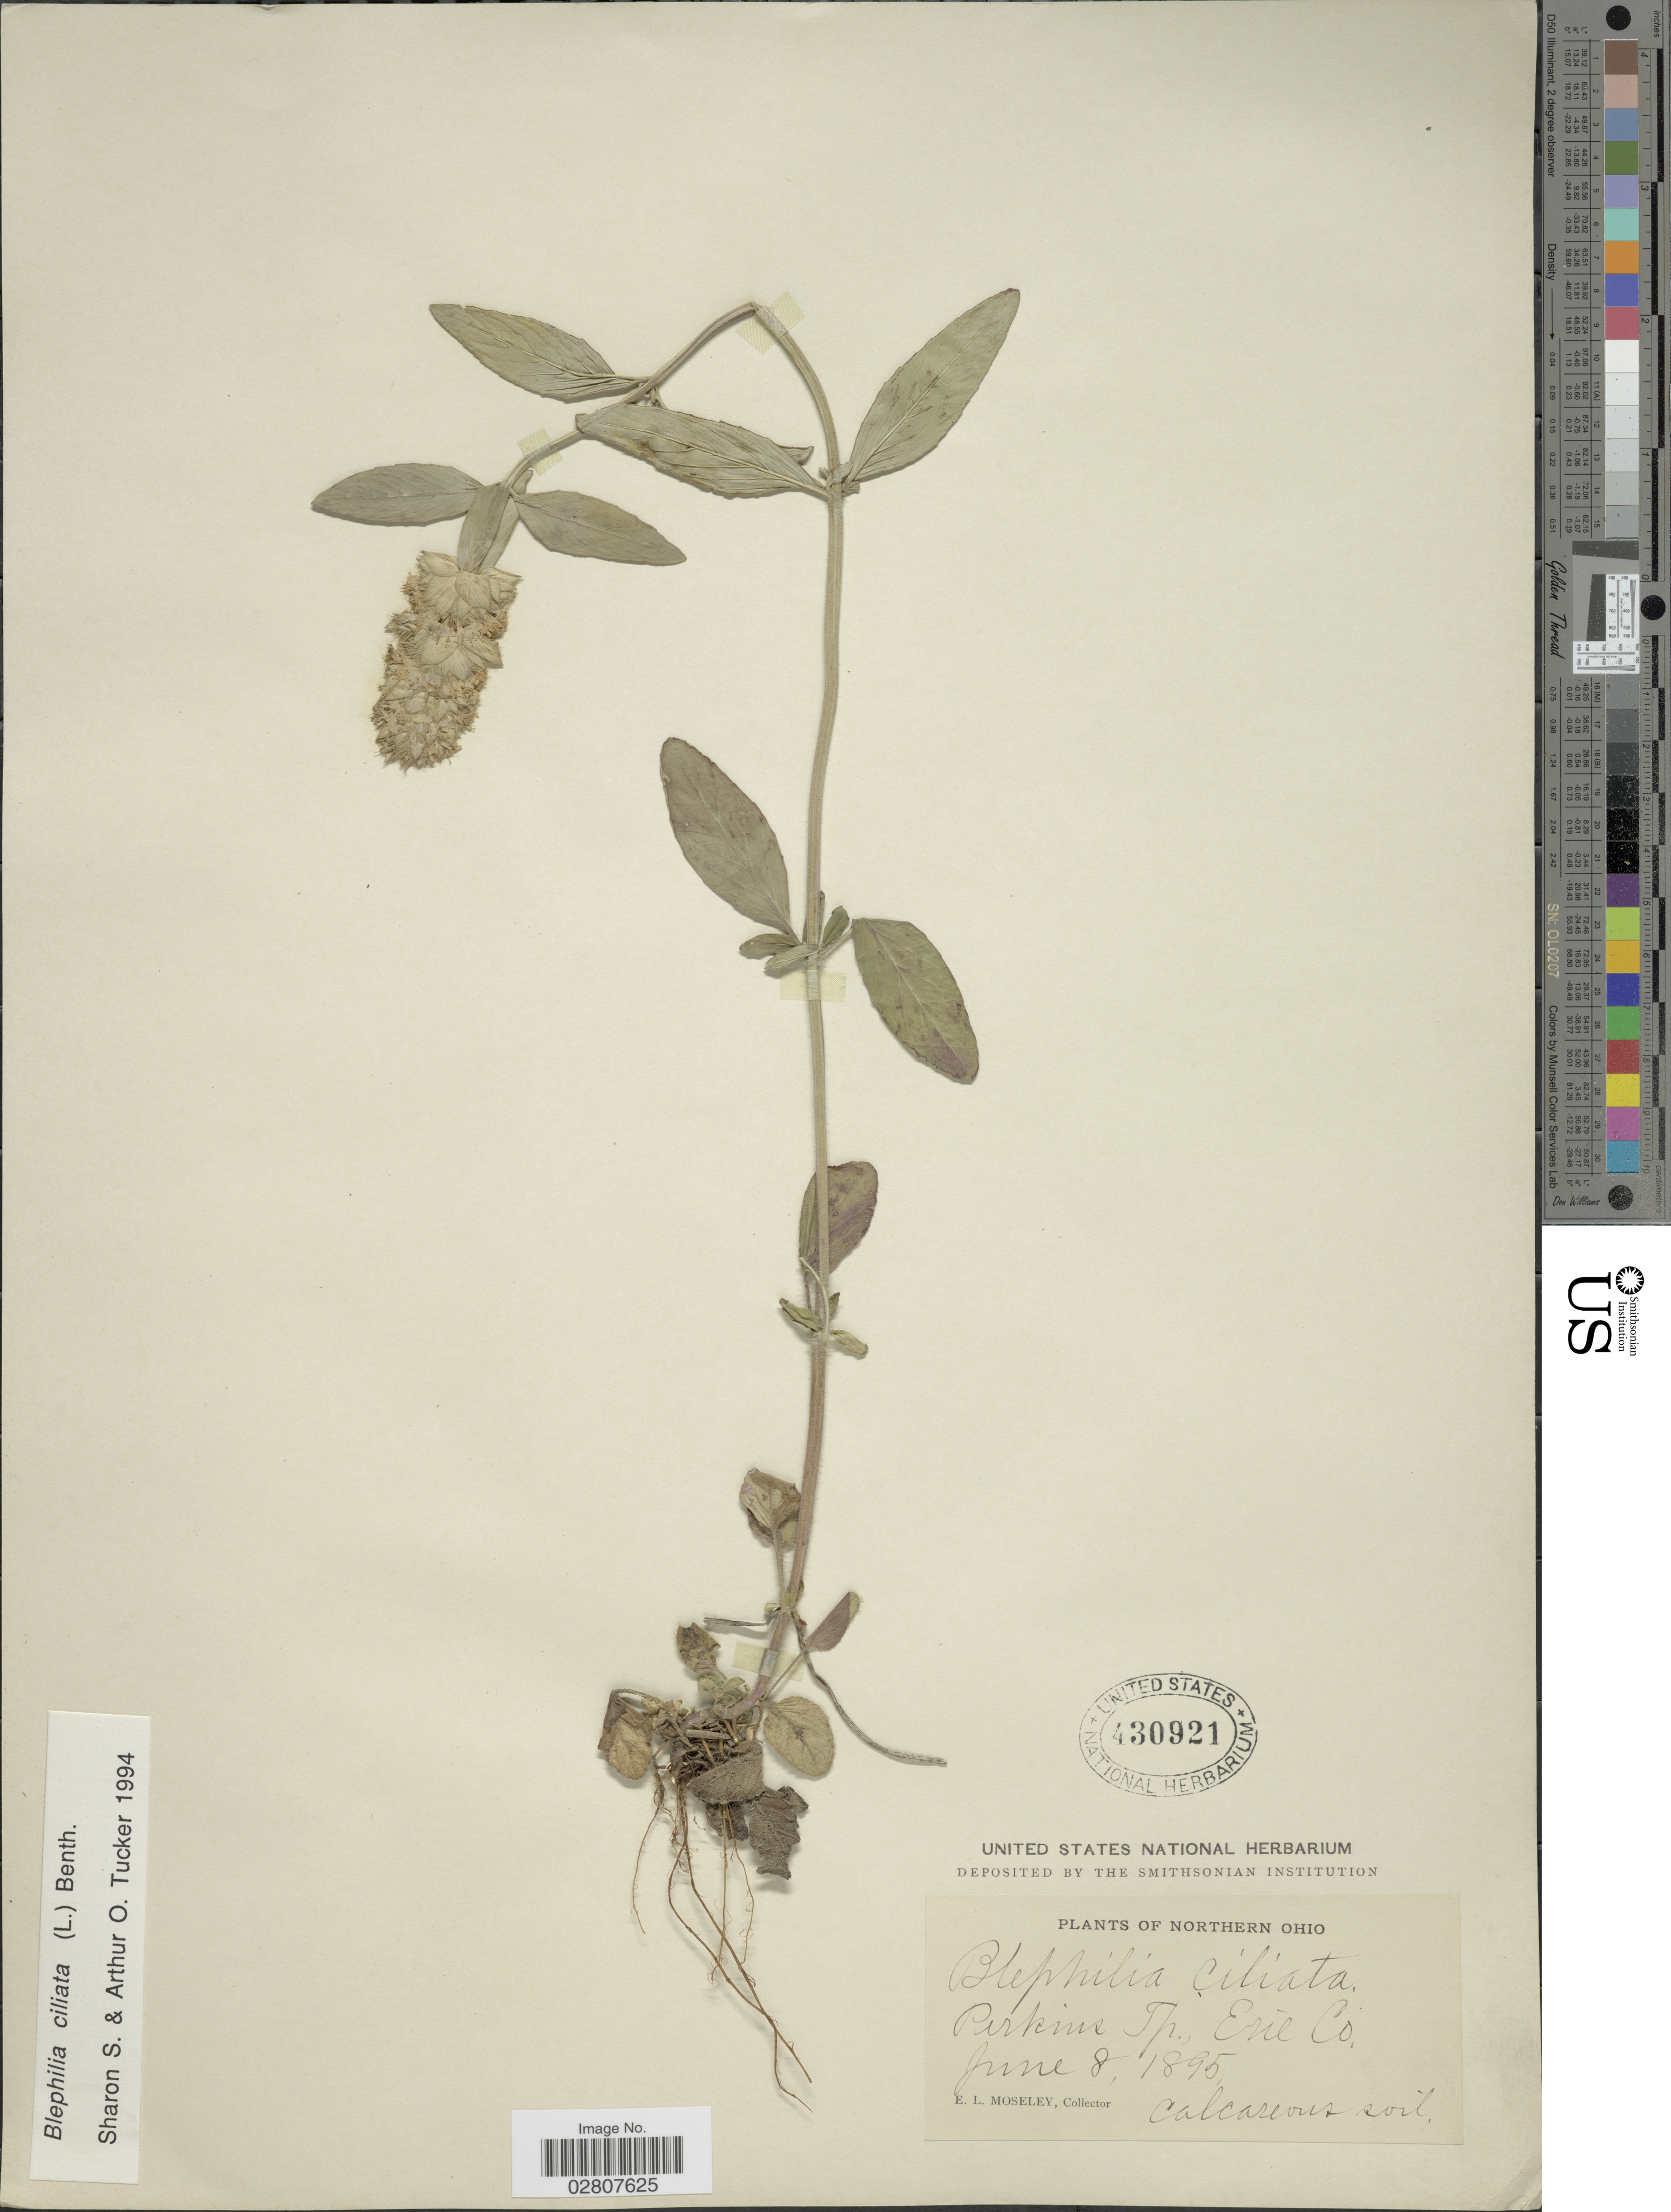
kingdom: Plantae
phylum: Tracheophyta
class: Magnoliopsida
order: Lamiales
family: Lamiaceae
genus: Blephilia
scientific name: Blephilia ciliata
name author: (L.) Raf. ex Benth.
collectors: E. Moseley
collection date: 1895-06-08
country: United States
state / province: Ohio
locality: Northern Ohio. Perkins Tp., Erie Co.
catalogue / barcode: US 430921